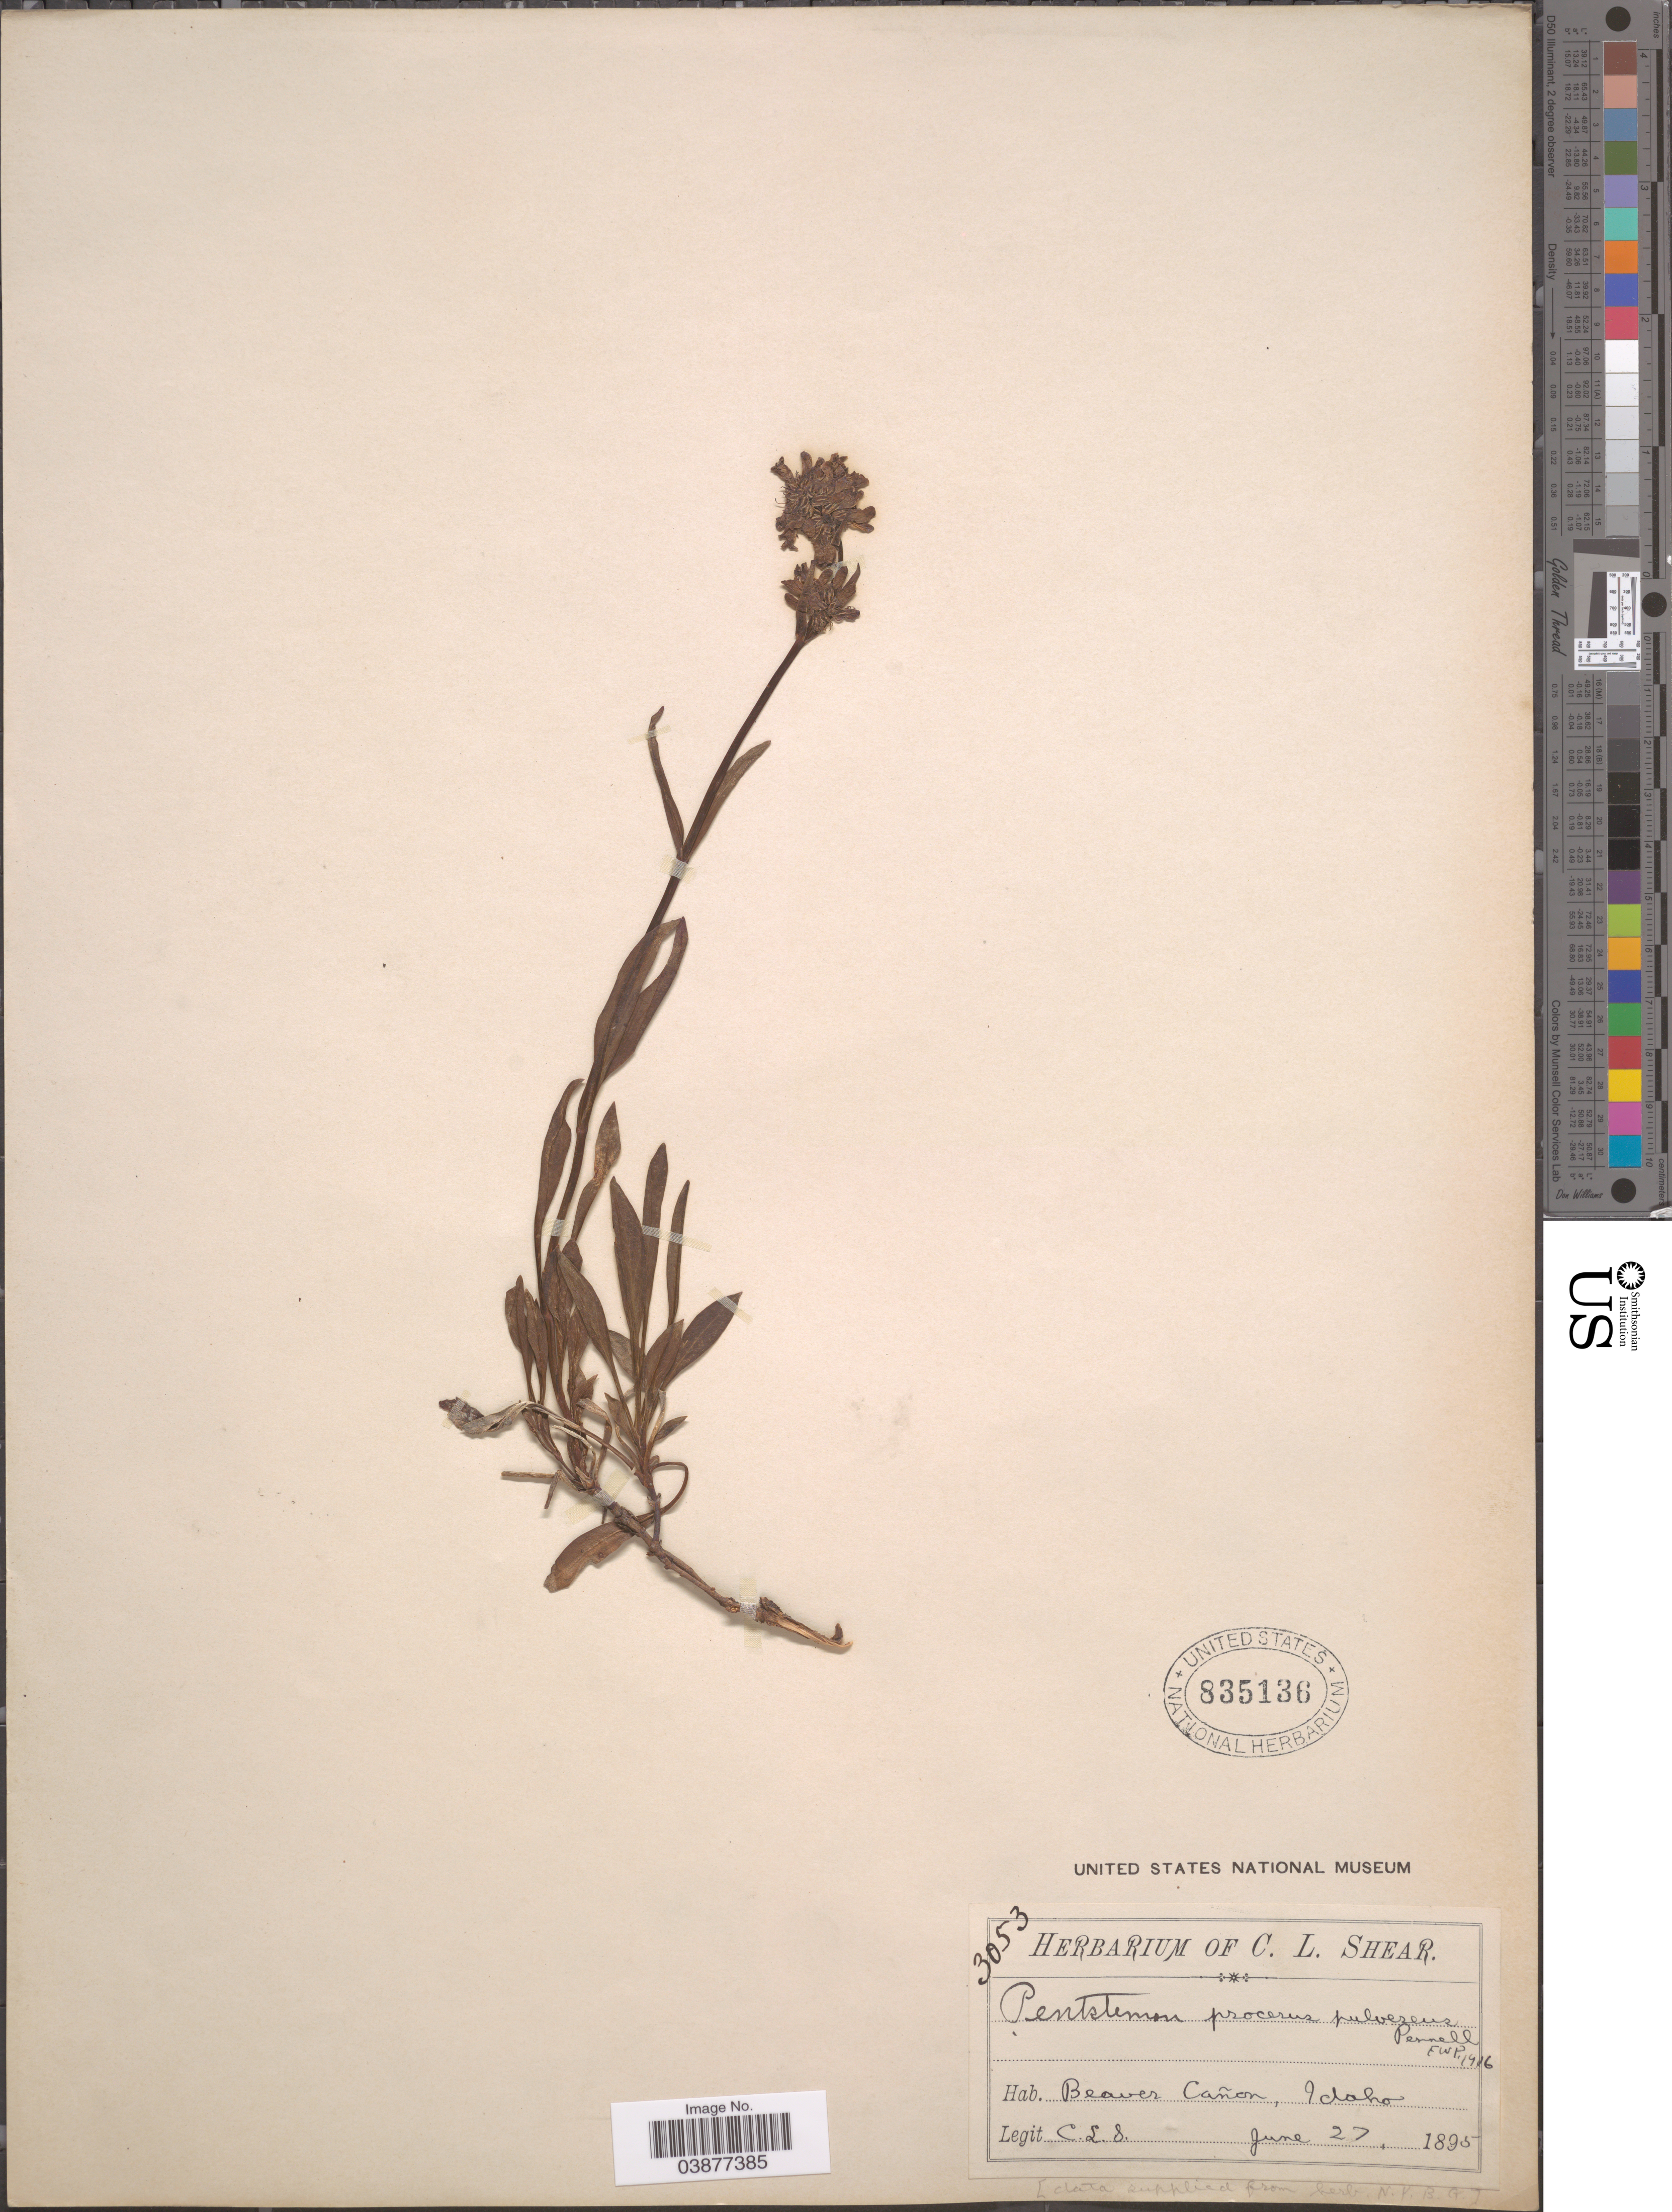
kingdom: Plantae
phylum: Tracheophyta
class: Magnoliopsida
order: Lamiales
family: Plantaginaceae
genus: Penstemon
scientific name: Penstemon procerus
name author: Douglas ex Graham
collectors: C. L. Shear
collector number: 3053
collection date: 1895-06-27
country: United States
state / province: Idaho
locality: Beaver Cañon.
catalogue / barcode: US 835136